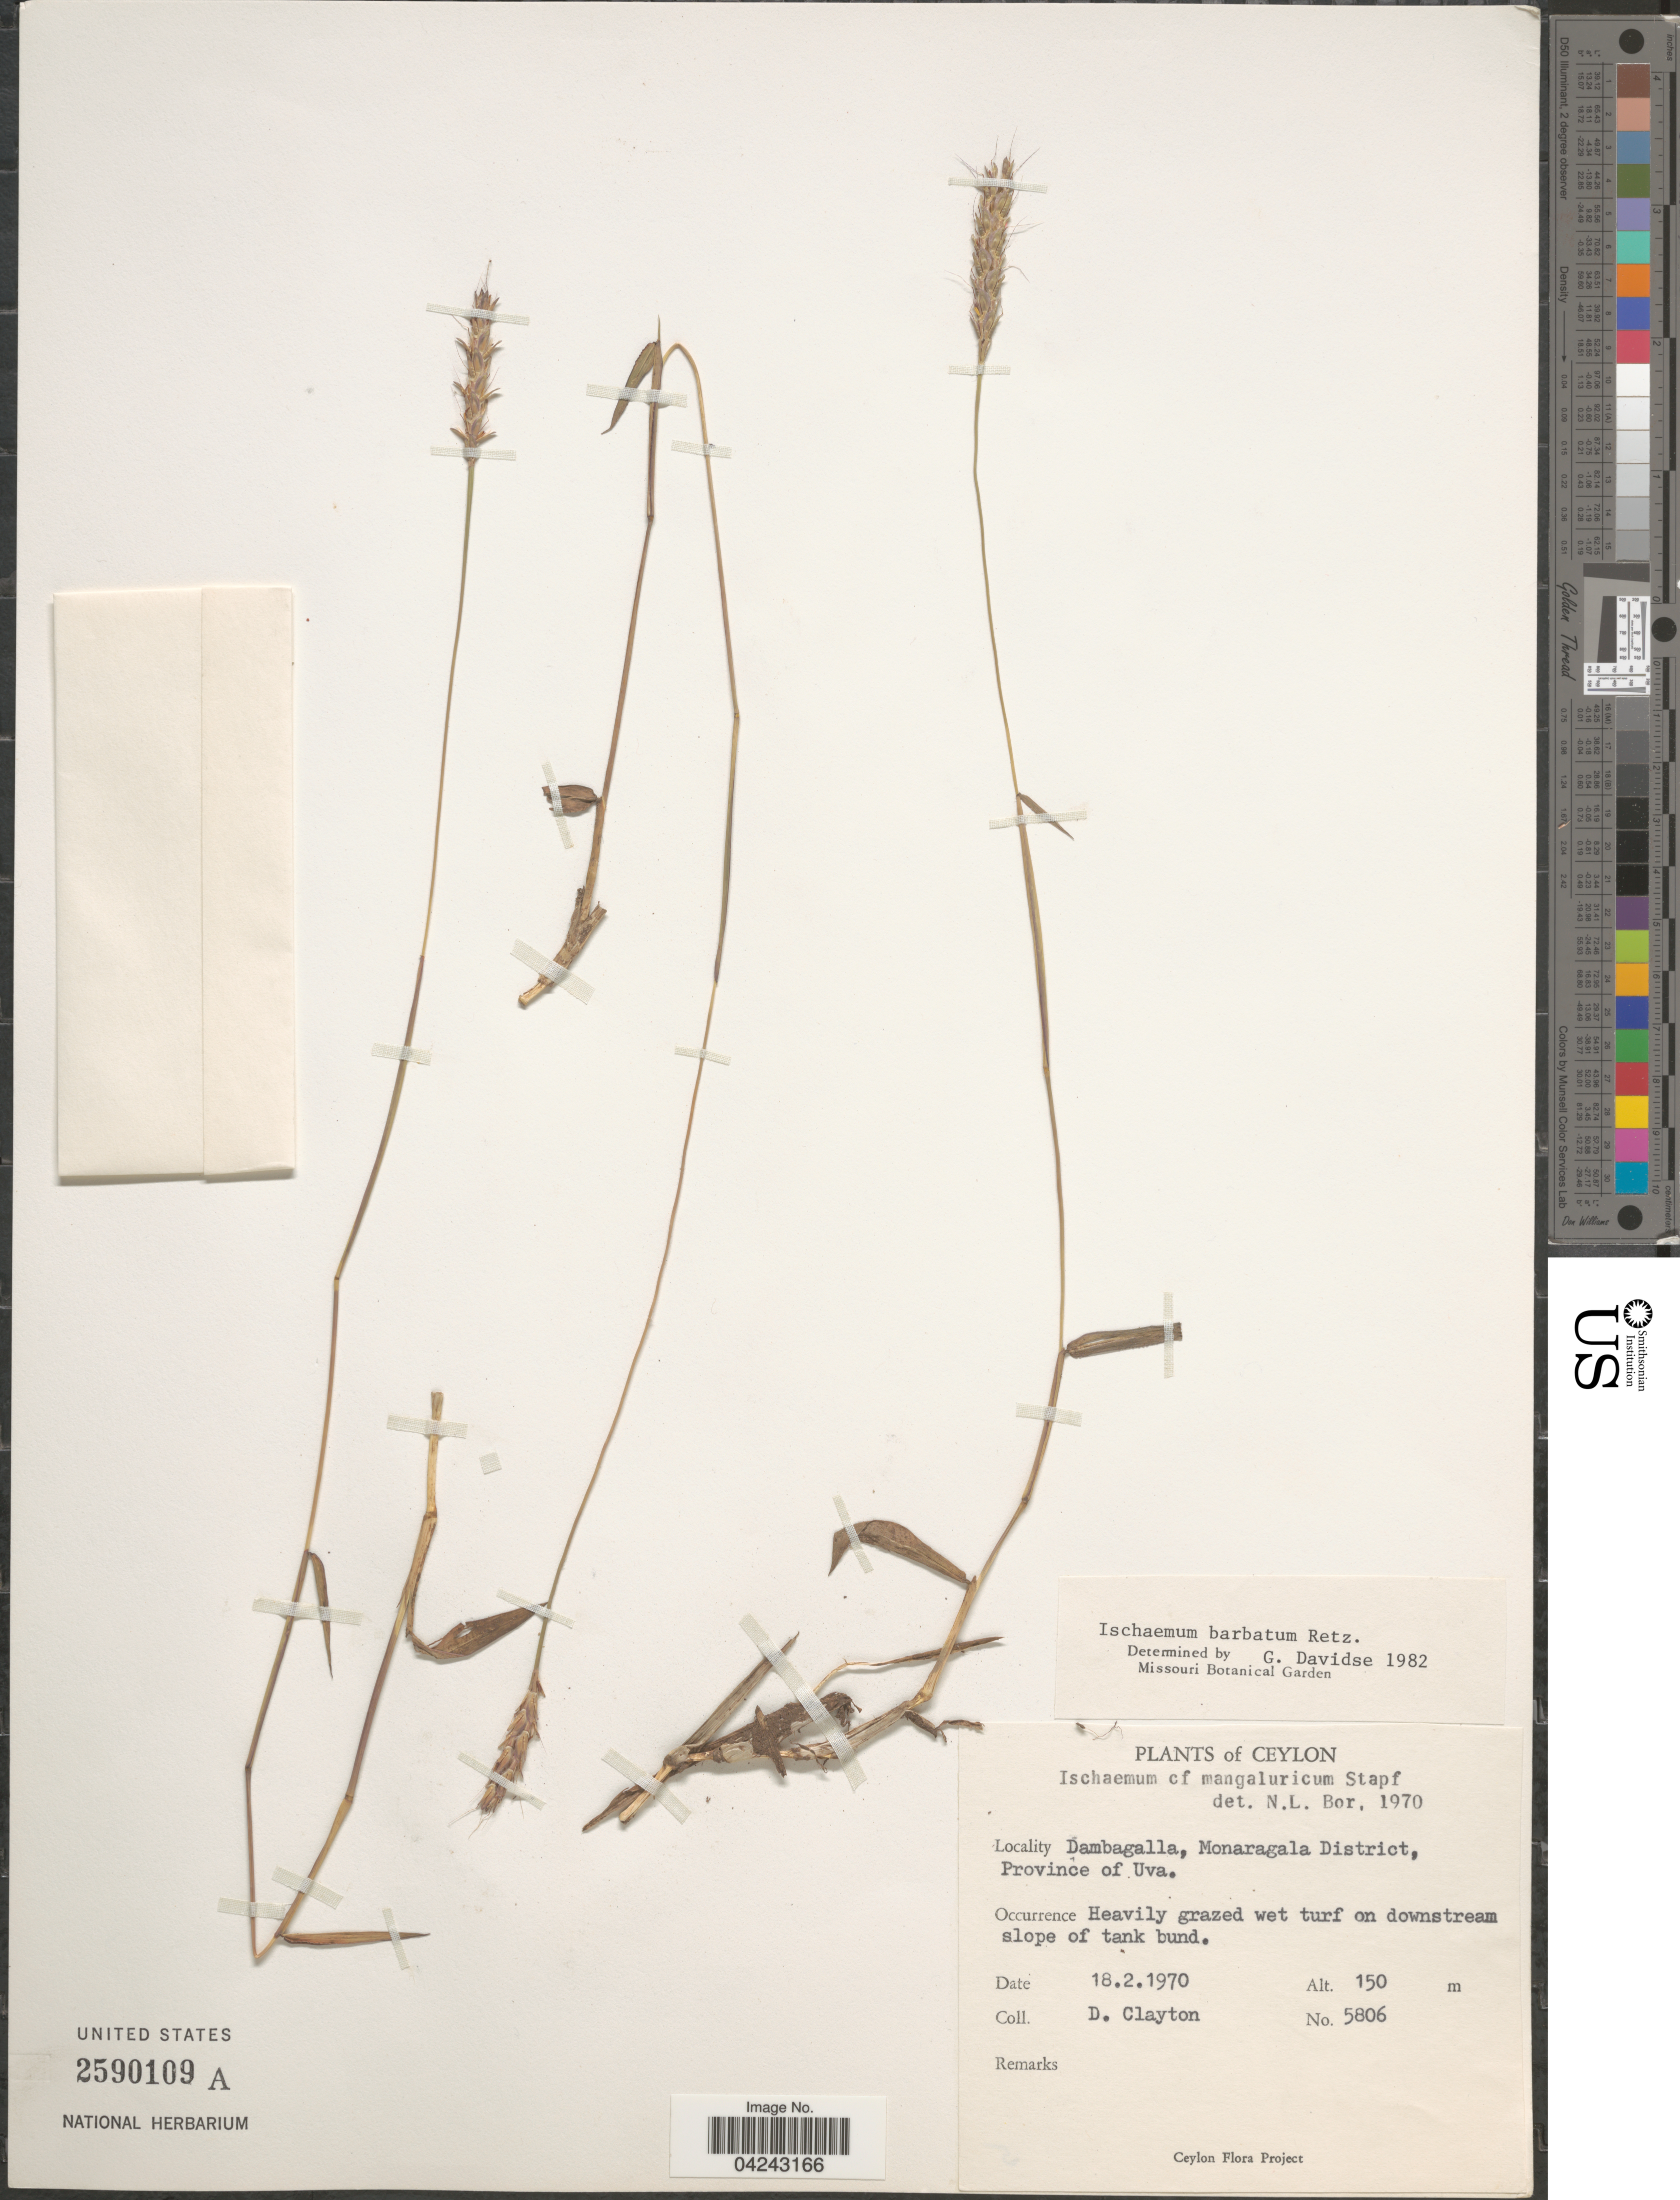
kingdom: Plantae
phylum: Tracheophyta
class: Liliopsida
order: Poales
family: Poaceae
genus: Ischaemum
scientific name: Ischaemum barbatum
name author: Blume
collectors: D. Clayton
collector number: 5806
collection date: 1970-02-18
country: Sri Lanka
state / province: Uva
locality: Ceylon. Dambagalla, Monaragala District.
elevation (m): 150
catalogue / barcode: US 2590109A